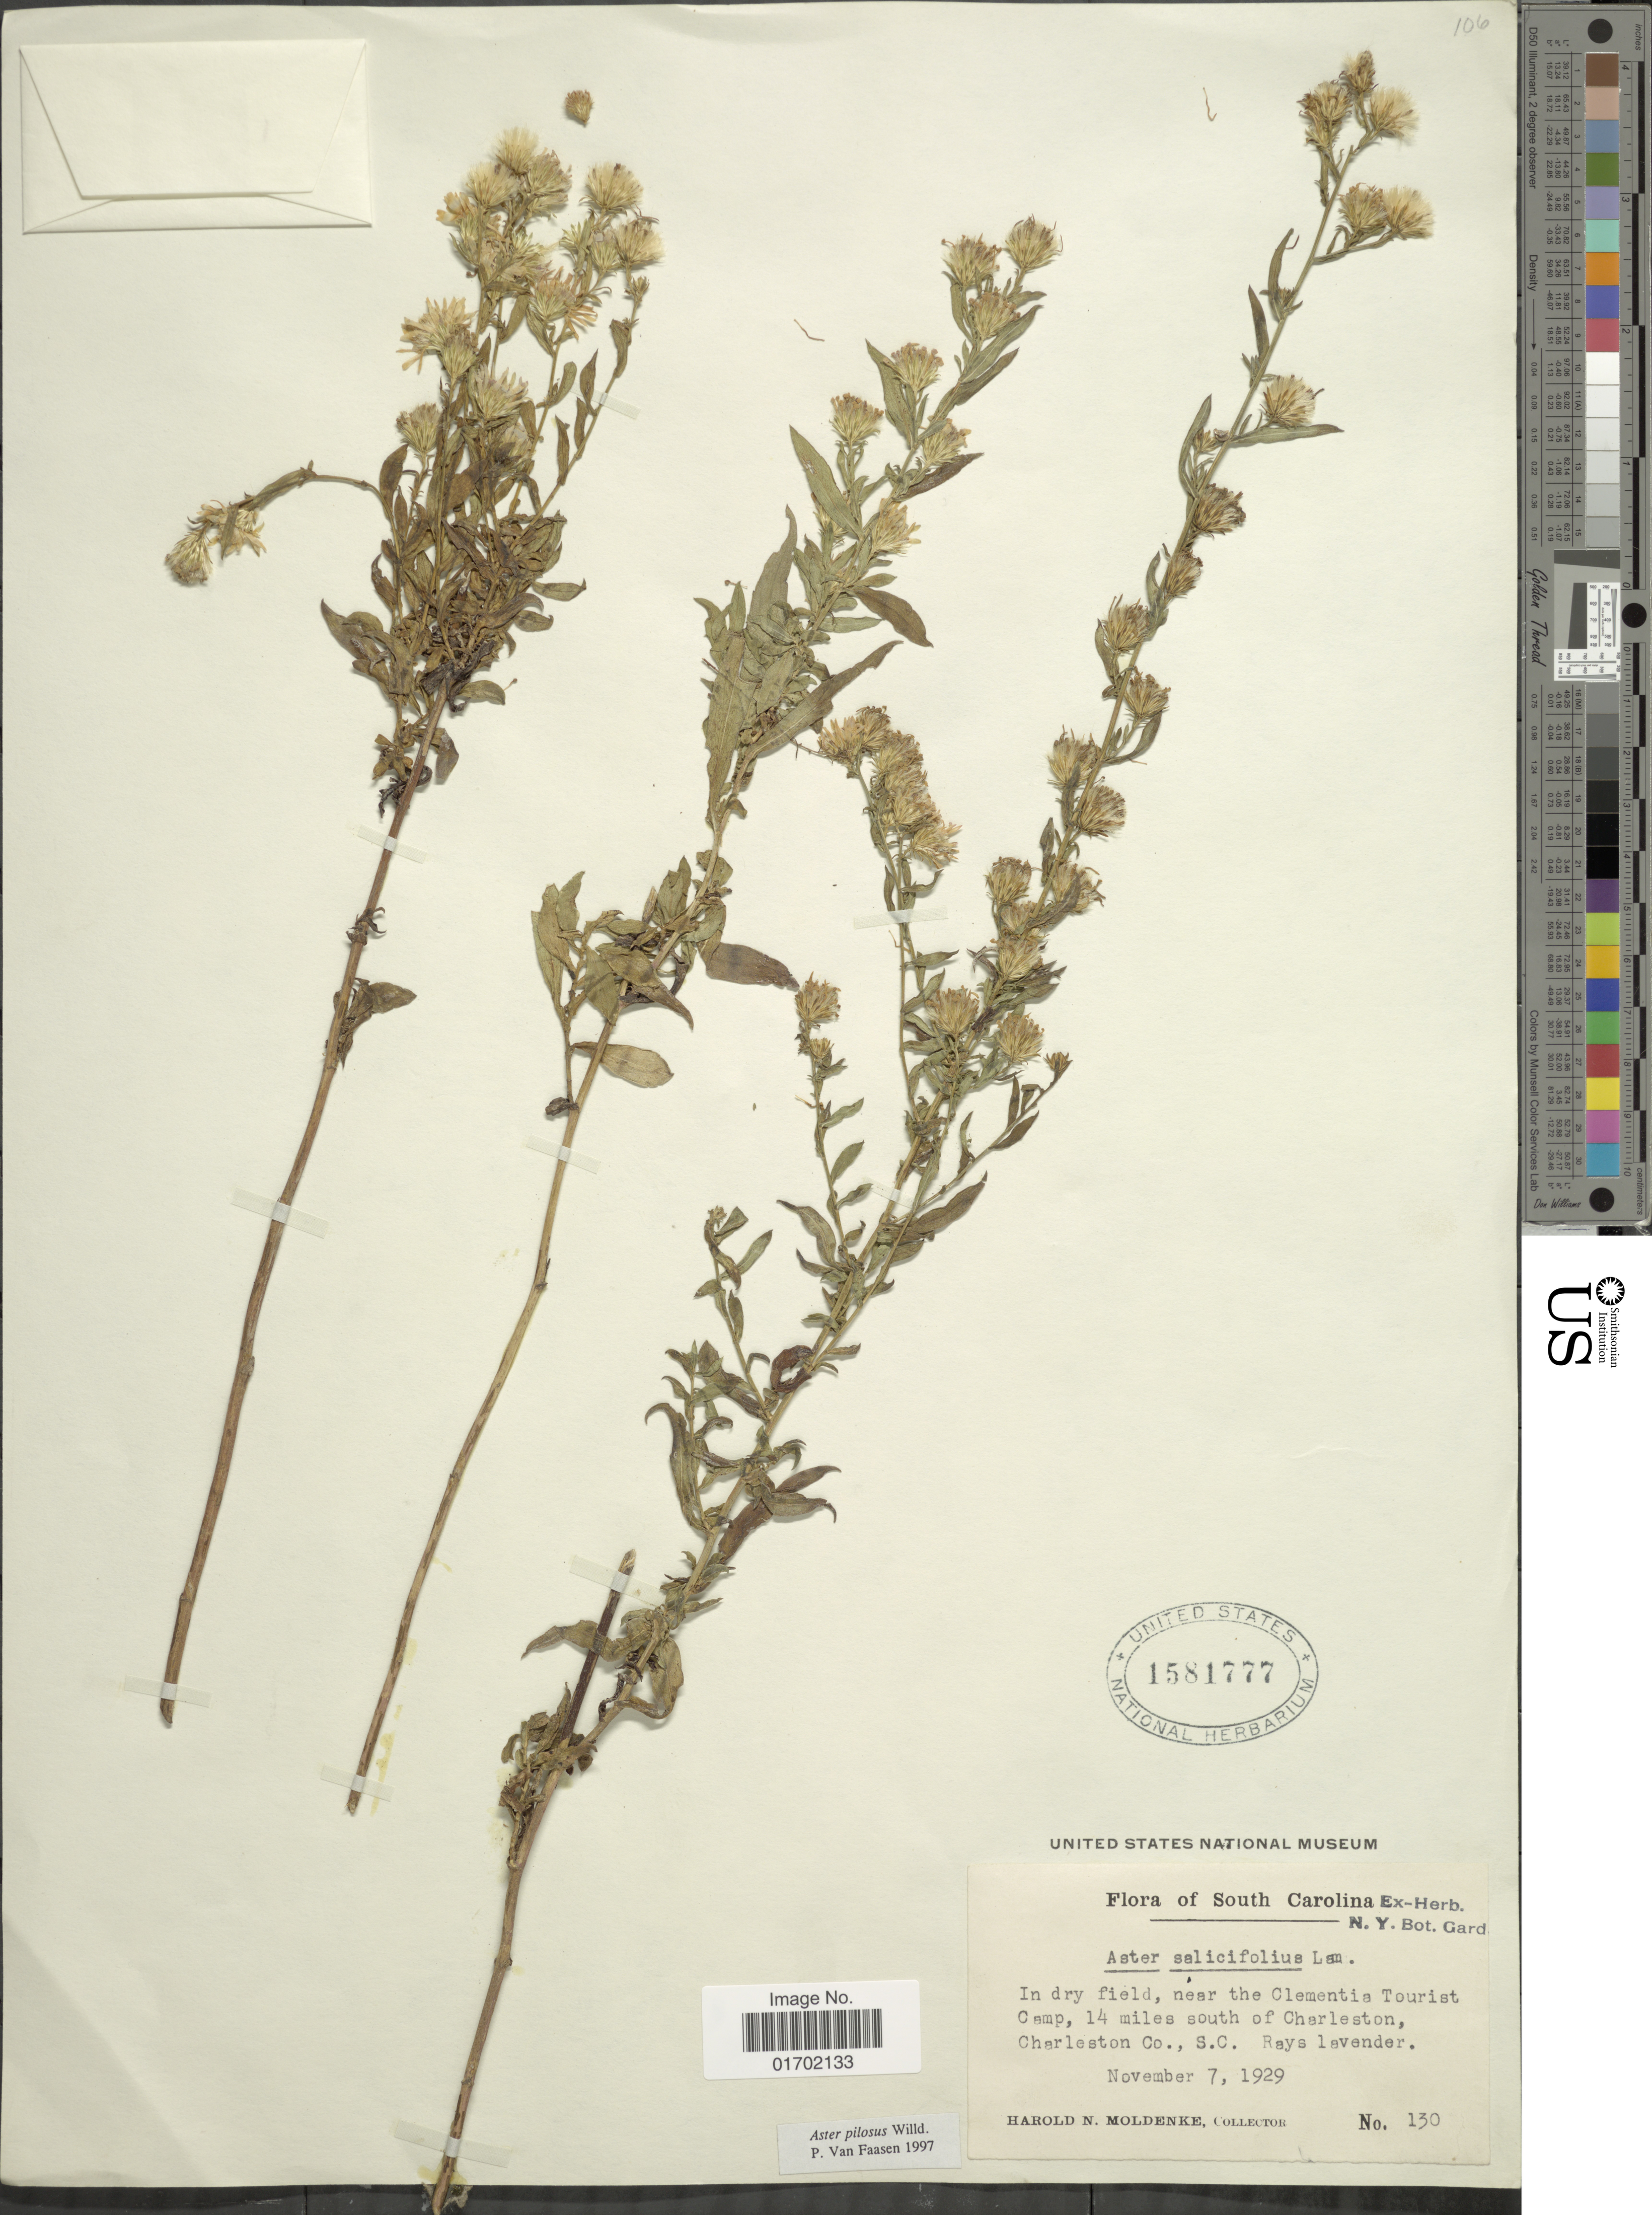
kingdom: Plantae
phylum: Tracheophyta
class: Magnoliopsida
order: Asterales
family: Asteraceae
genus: Symphyotrichum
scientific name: Symphyotrichum pilosum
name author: (Willd.) G.L. Nesom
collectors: H. N. Moldenke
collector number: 130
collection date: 1929-11-07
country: United States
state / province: South Carolina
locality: Near the Clementina Tourist Camp, 14 miles south of Charleston, Charleston Co., S. C.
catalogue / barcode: US 1581777